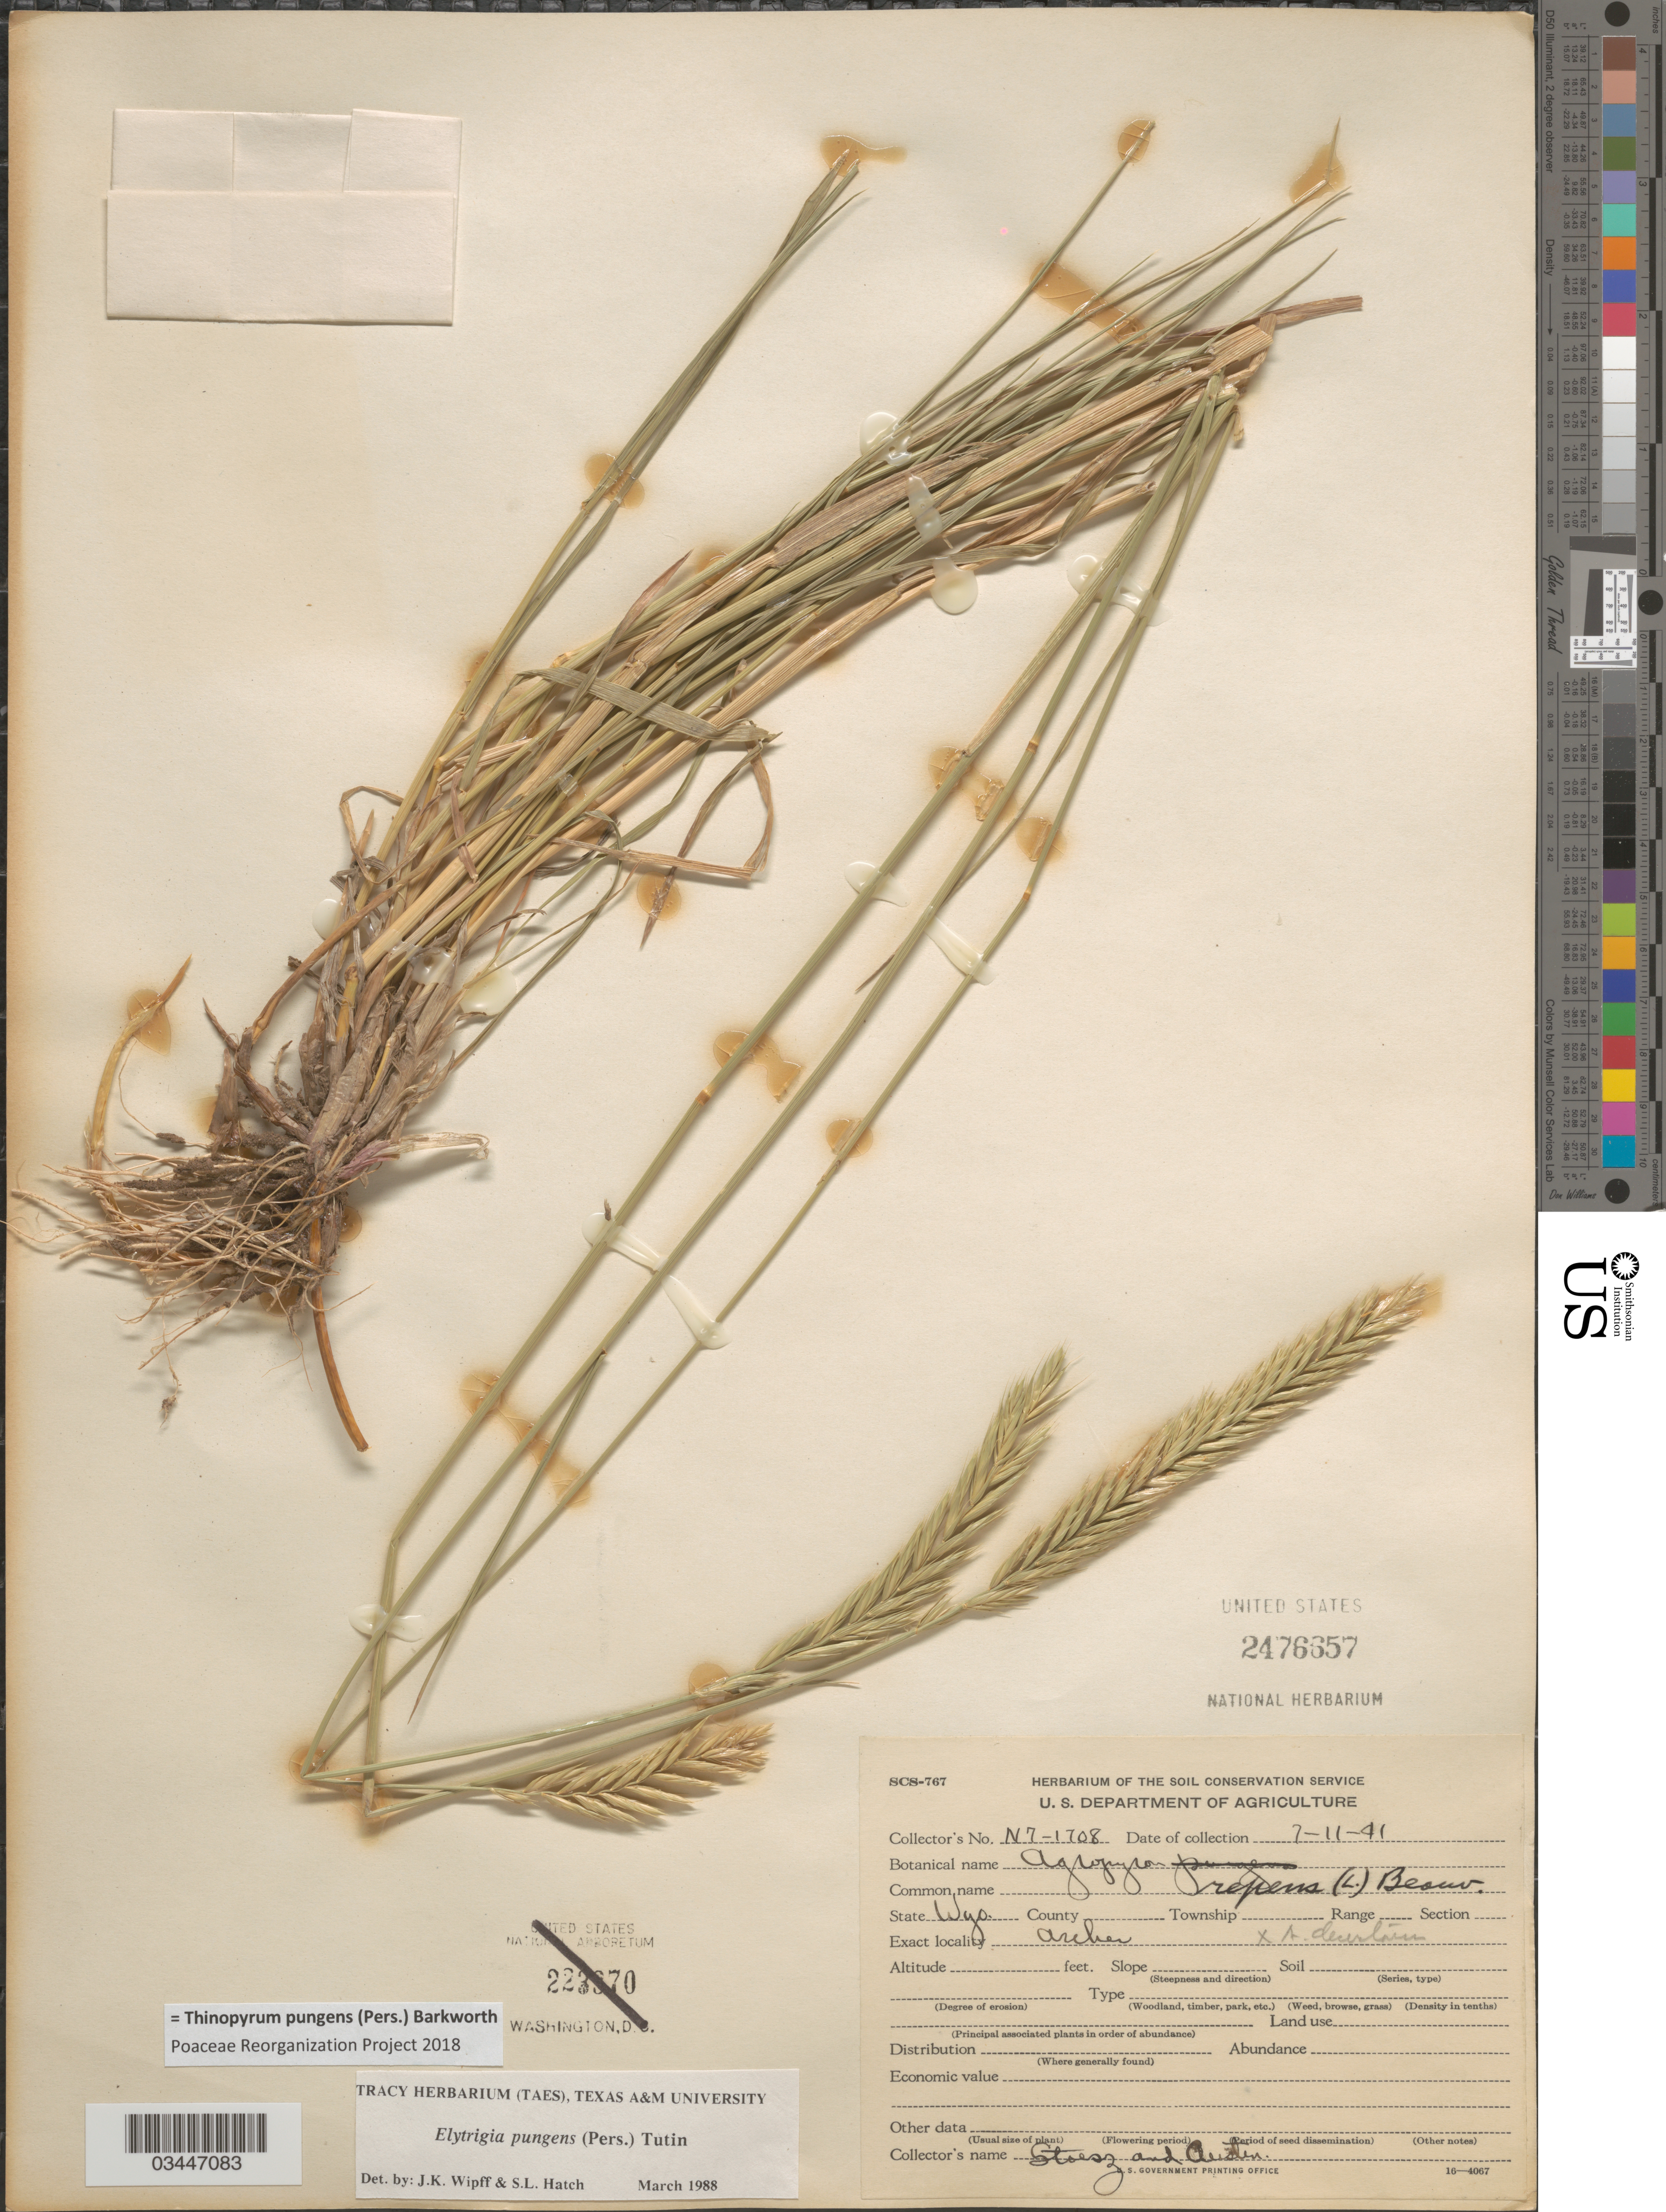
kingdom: Plantae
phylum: Tracheophyta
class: Liliopsida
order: Poales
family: Poaceae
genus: Thinopyrum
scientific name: Thinopyrum pungens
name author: (Pers.) Barkworth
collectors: Stoesz & -. Austin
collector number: N7-1708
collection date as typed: Transcribed d/m/y: 11/7/41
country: United States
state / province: Wyoming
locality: Archer.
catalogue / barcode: US 2476657